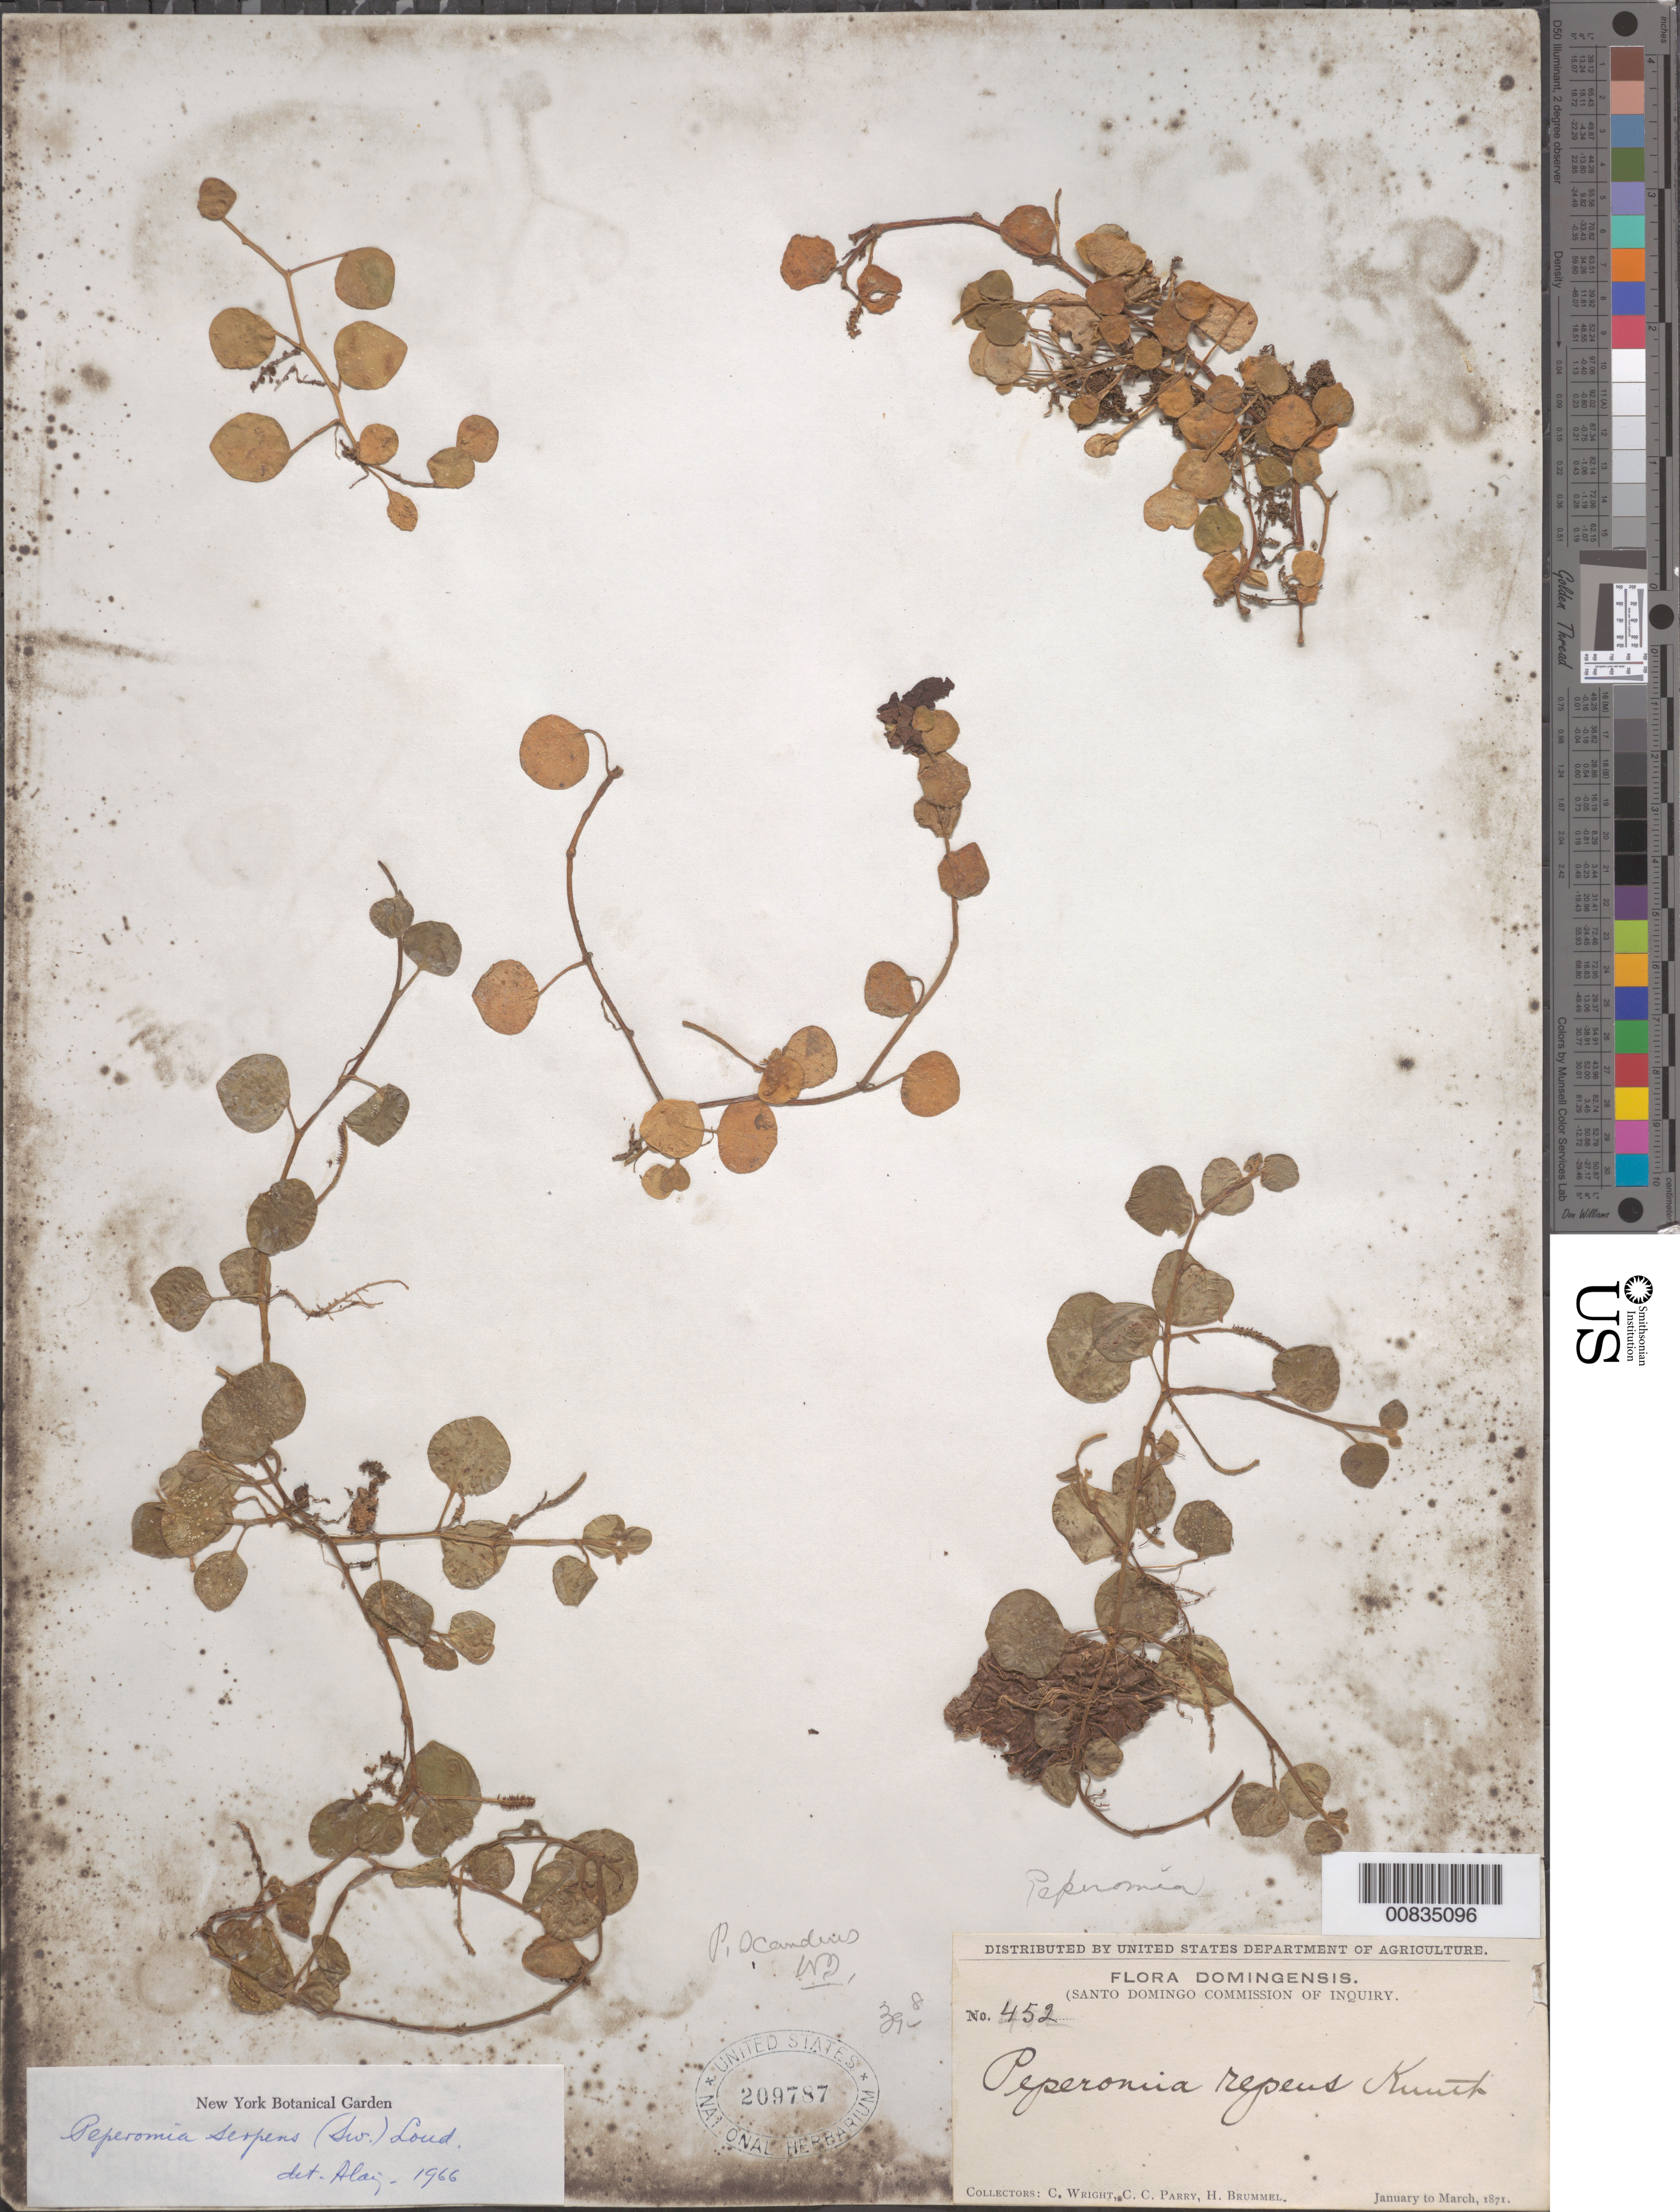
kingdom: Plantae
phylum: Tracheophyta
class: Magnoliopsida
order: Piperales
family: Piperaceae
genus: Peperomia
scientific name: Peperomia serpens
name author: (Sw.) Loudon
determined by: Liogier, Alain H.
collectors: C. Wright, C. C. Parry & H. Brummel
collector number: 452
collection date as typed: Jan 1871 to -- Mar 1871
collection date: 1871-01/1871-03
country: Dominican Republic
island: Hispaniola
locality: Dominican Republic.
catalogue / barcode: US 209787